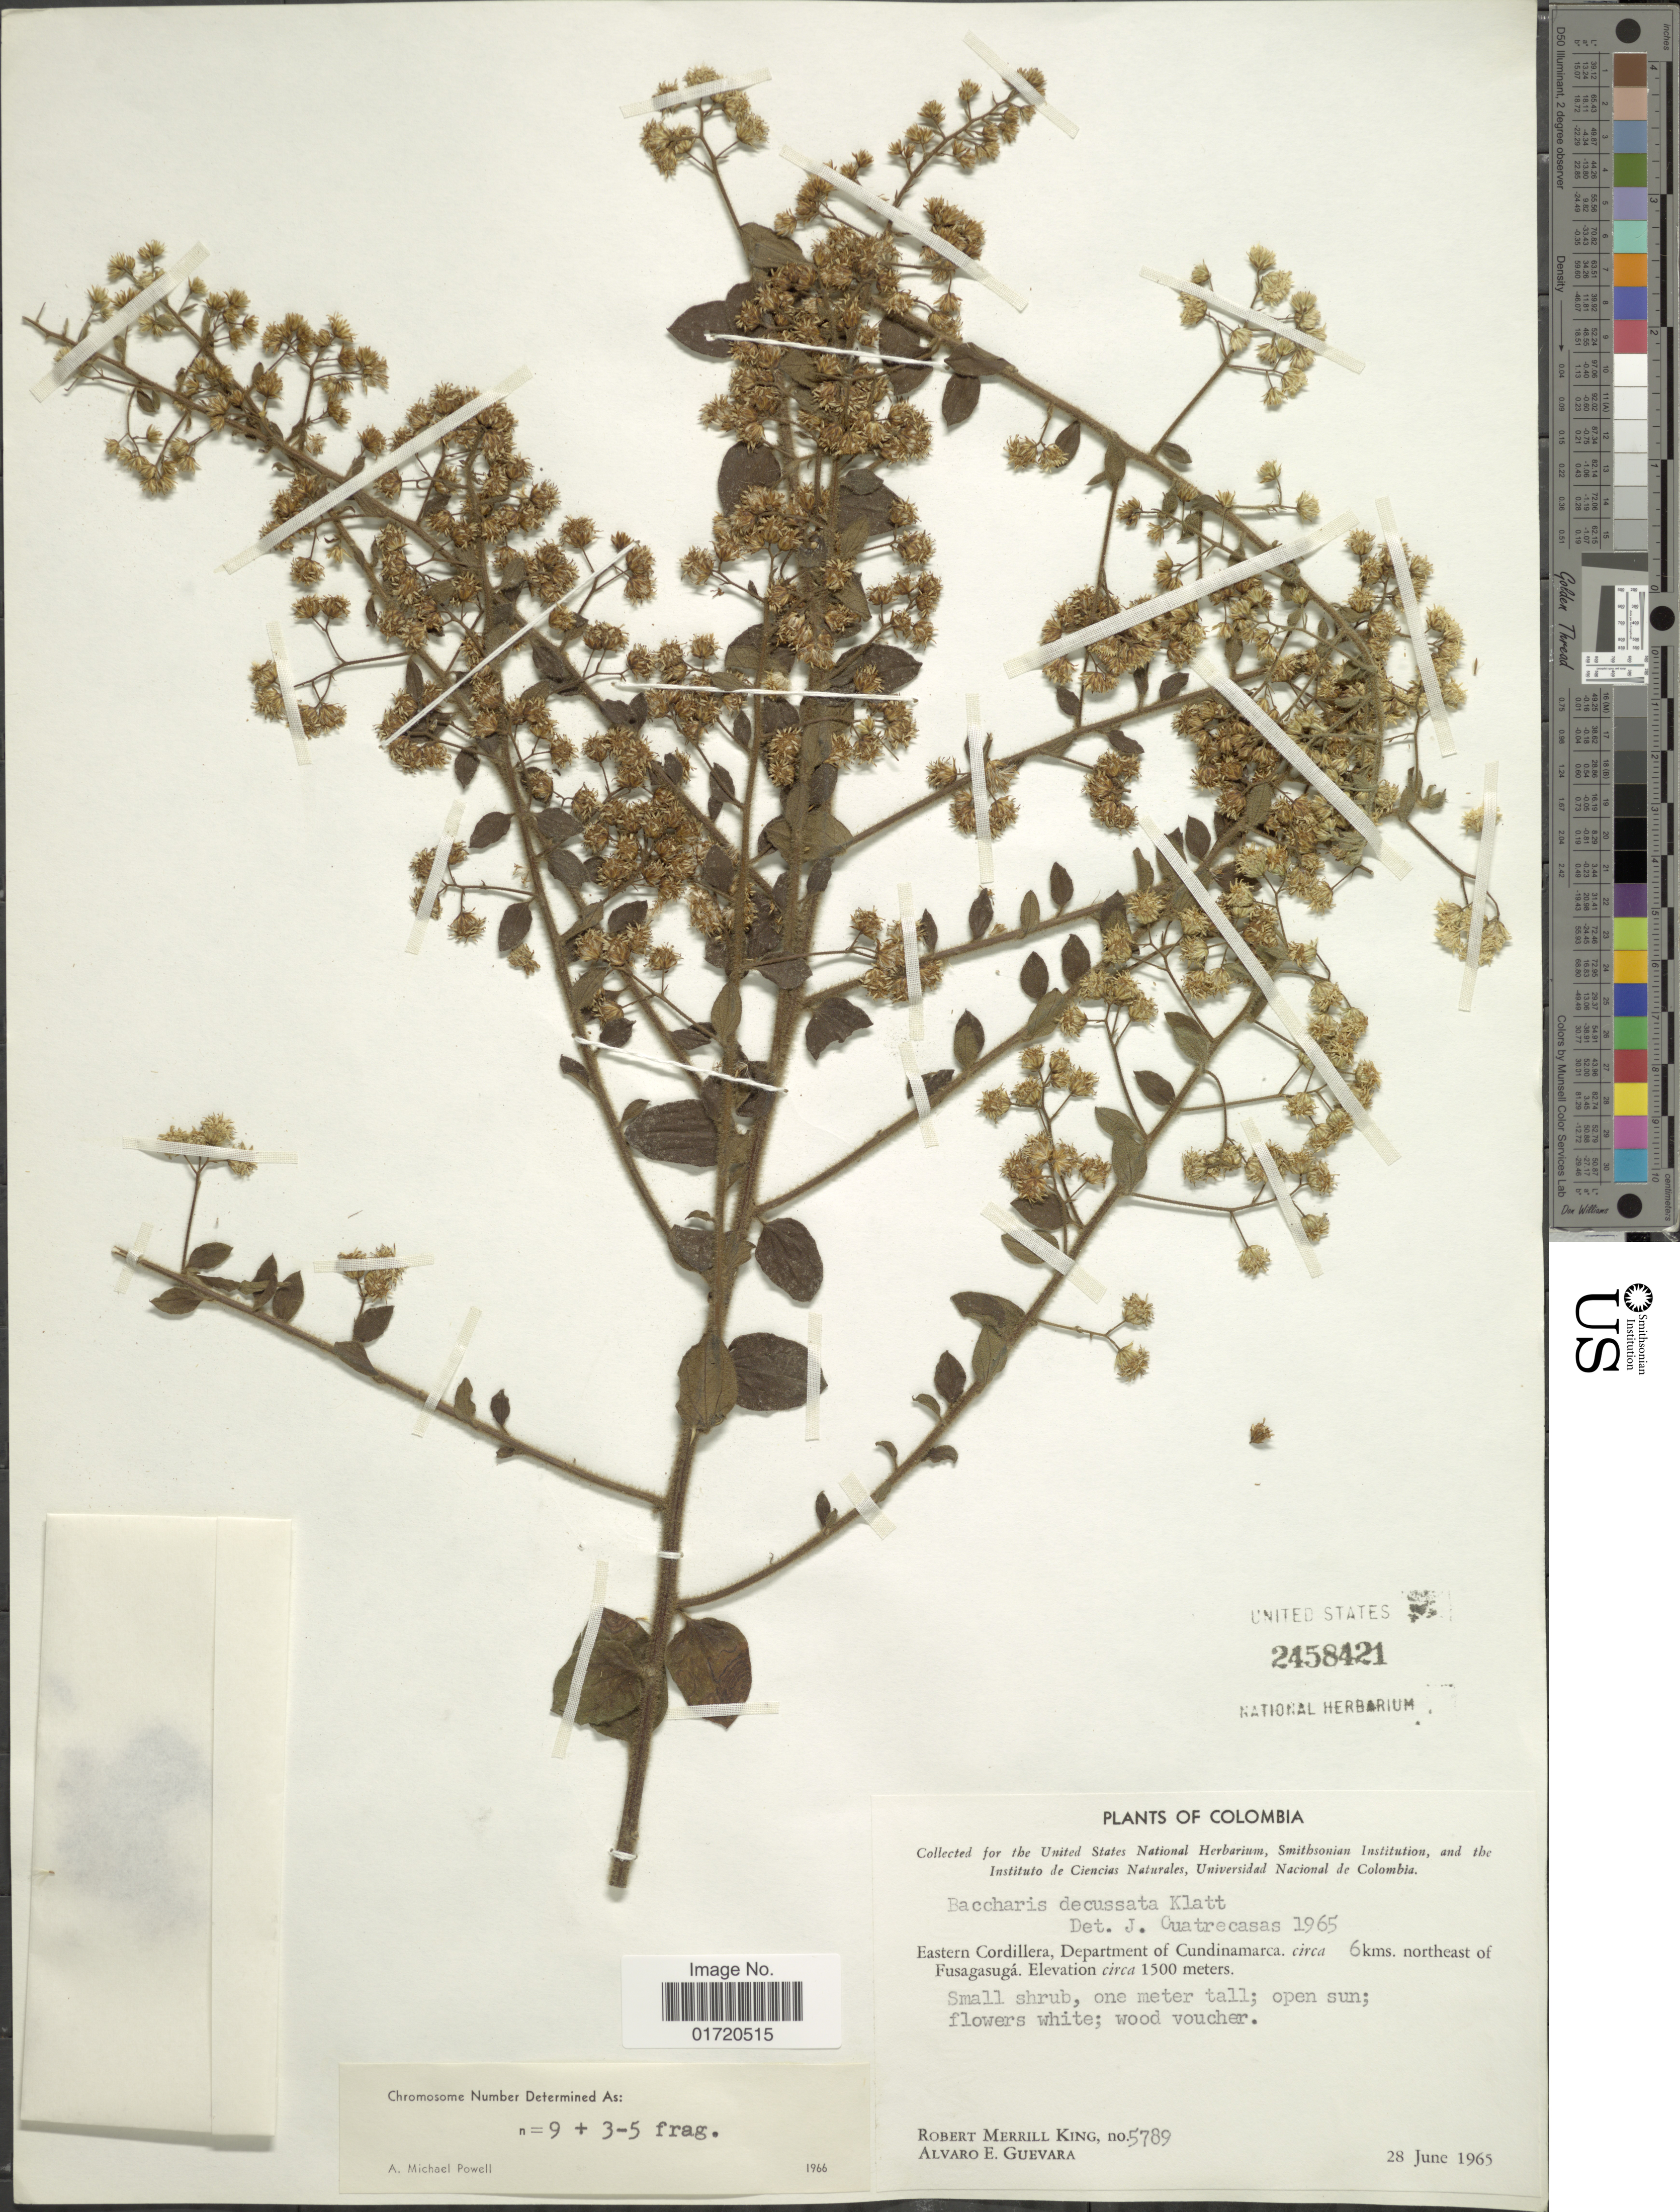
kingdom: Plantae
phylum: Tracheophyta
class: Magnoliopsida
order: Asterales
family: Asteraceae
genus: Baccharis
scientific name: Baccharis decussata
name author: (Klatt) Hieron.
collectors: R. M. King & A. E. Guevara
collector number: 5789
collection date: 1965-06-28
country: Colombia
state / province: Cundinamarca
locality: Eastern Cordillera, circa 6kms. northeast of Fusagasuga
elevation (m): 1500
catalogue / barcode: US 2458421